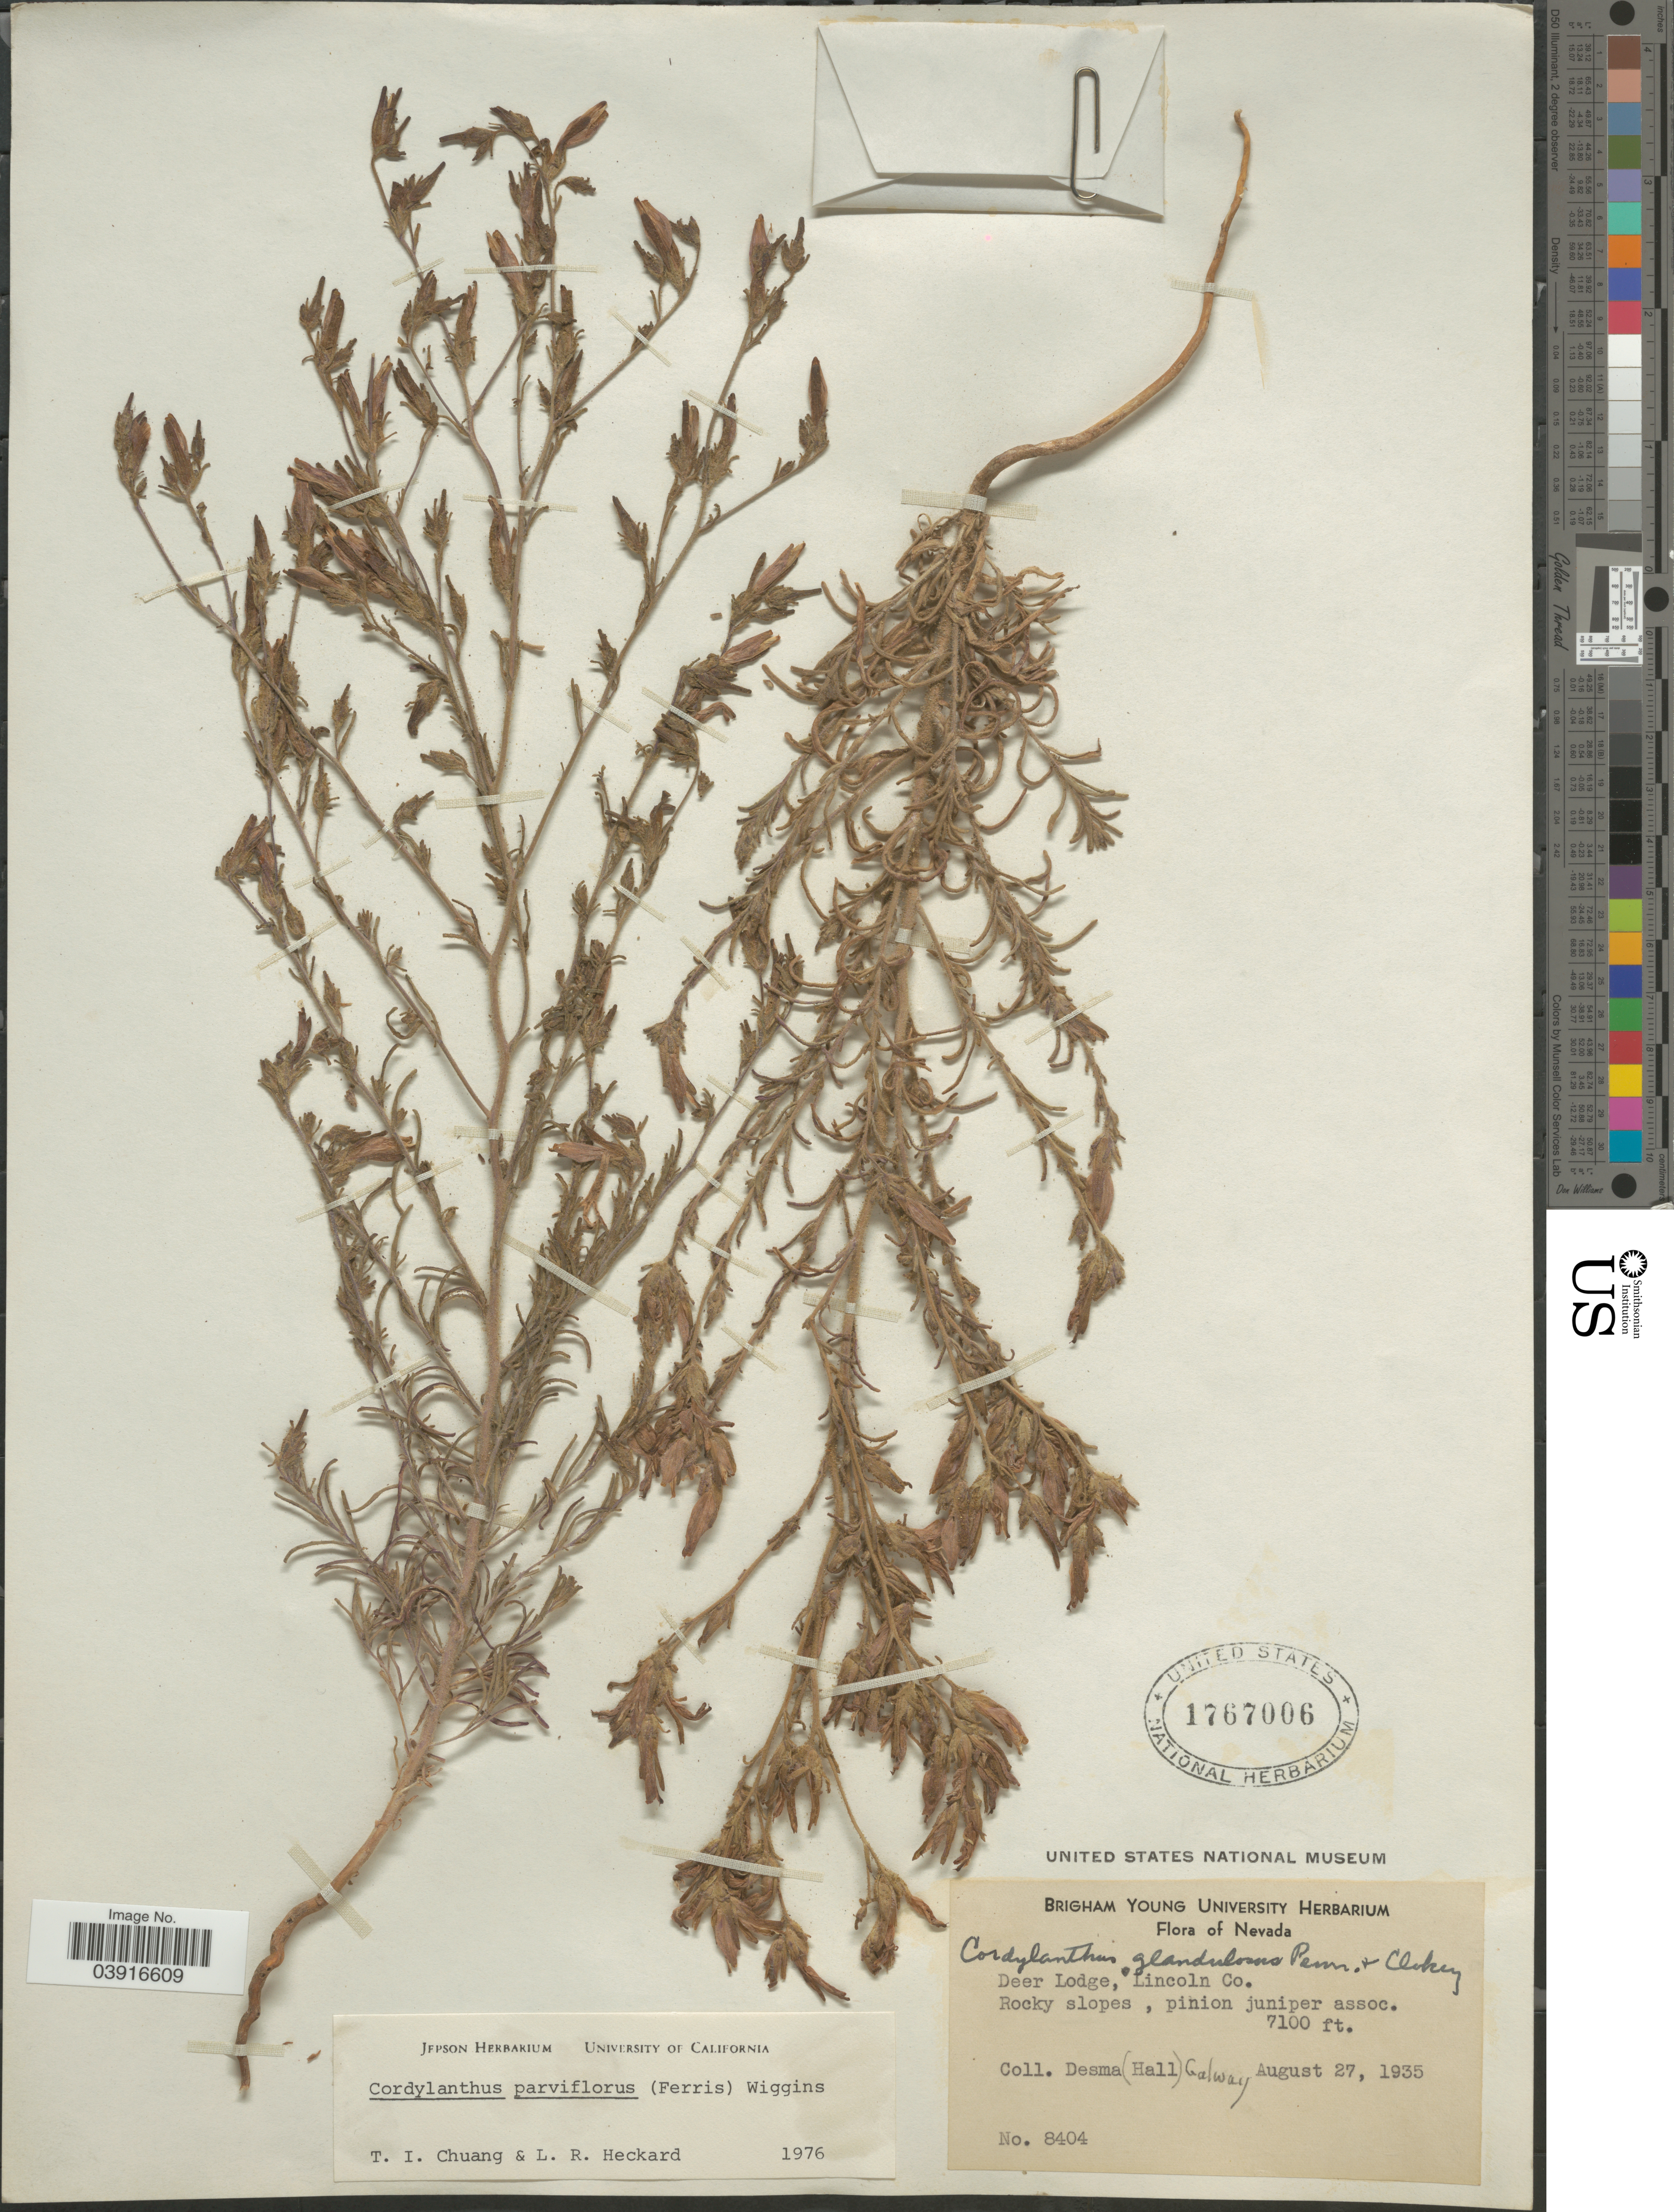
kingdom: Plantae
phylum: Tracheophyta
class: Magnoliopsida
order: Lamiales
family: Orobanchaceae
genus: Cordylanthus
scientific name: Cordylanthus parviflorus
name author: (Ferris) Wiggins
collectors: D. Galway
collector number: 8404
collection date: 1935-08-27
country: United States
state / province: Nevada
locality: Deer Lodge, Lincoln Co.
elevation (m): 2164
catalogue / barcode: US 1767006